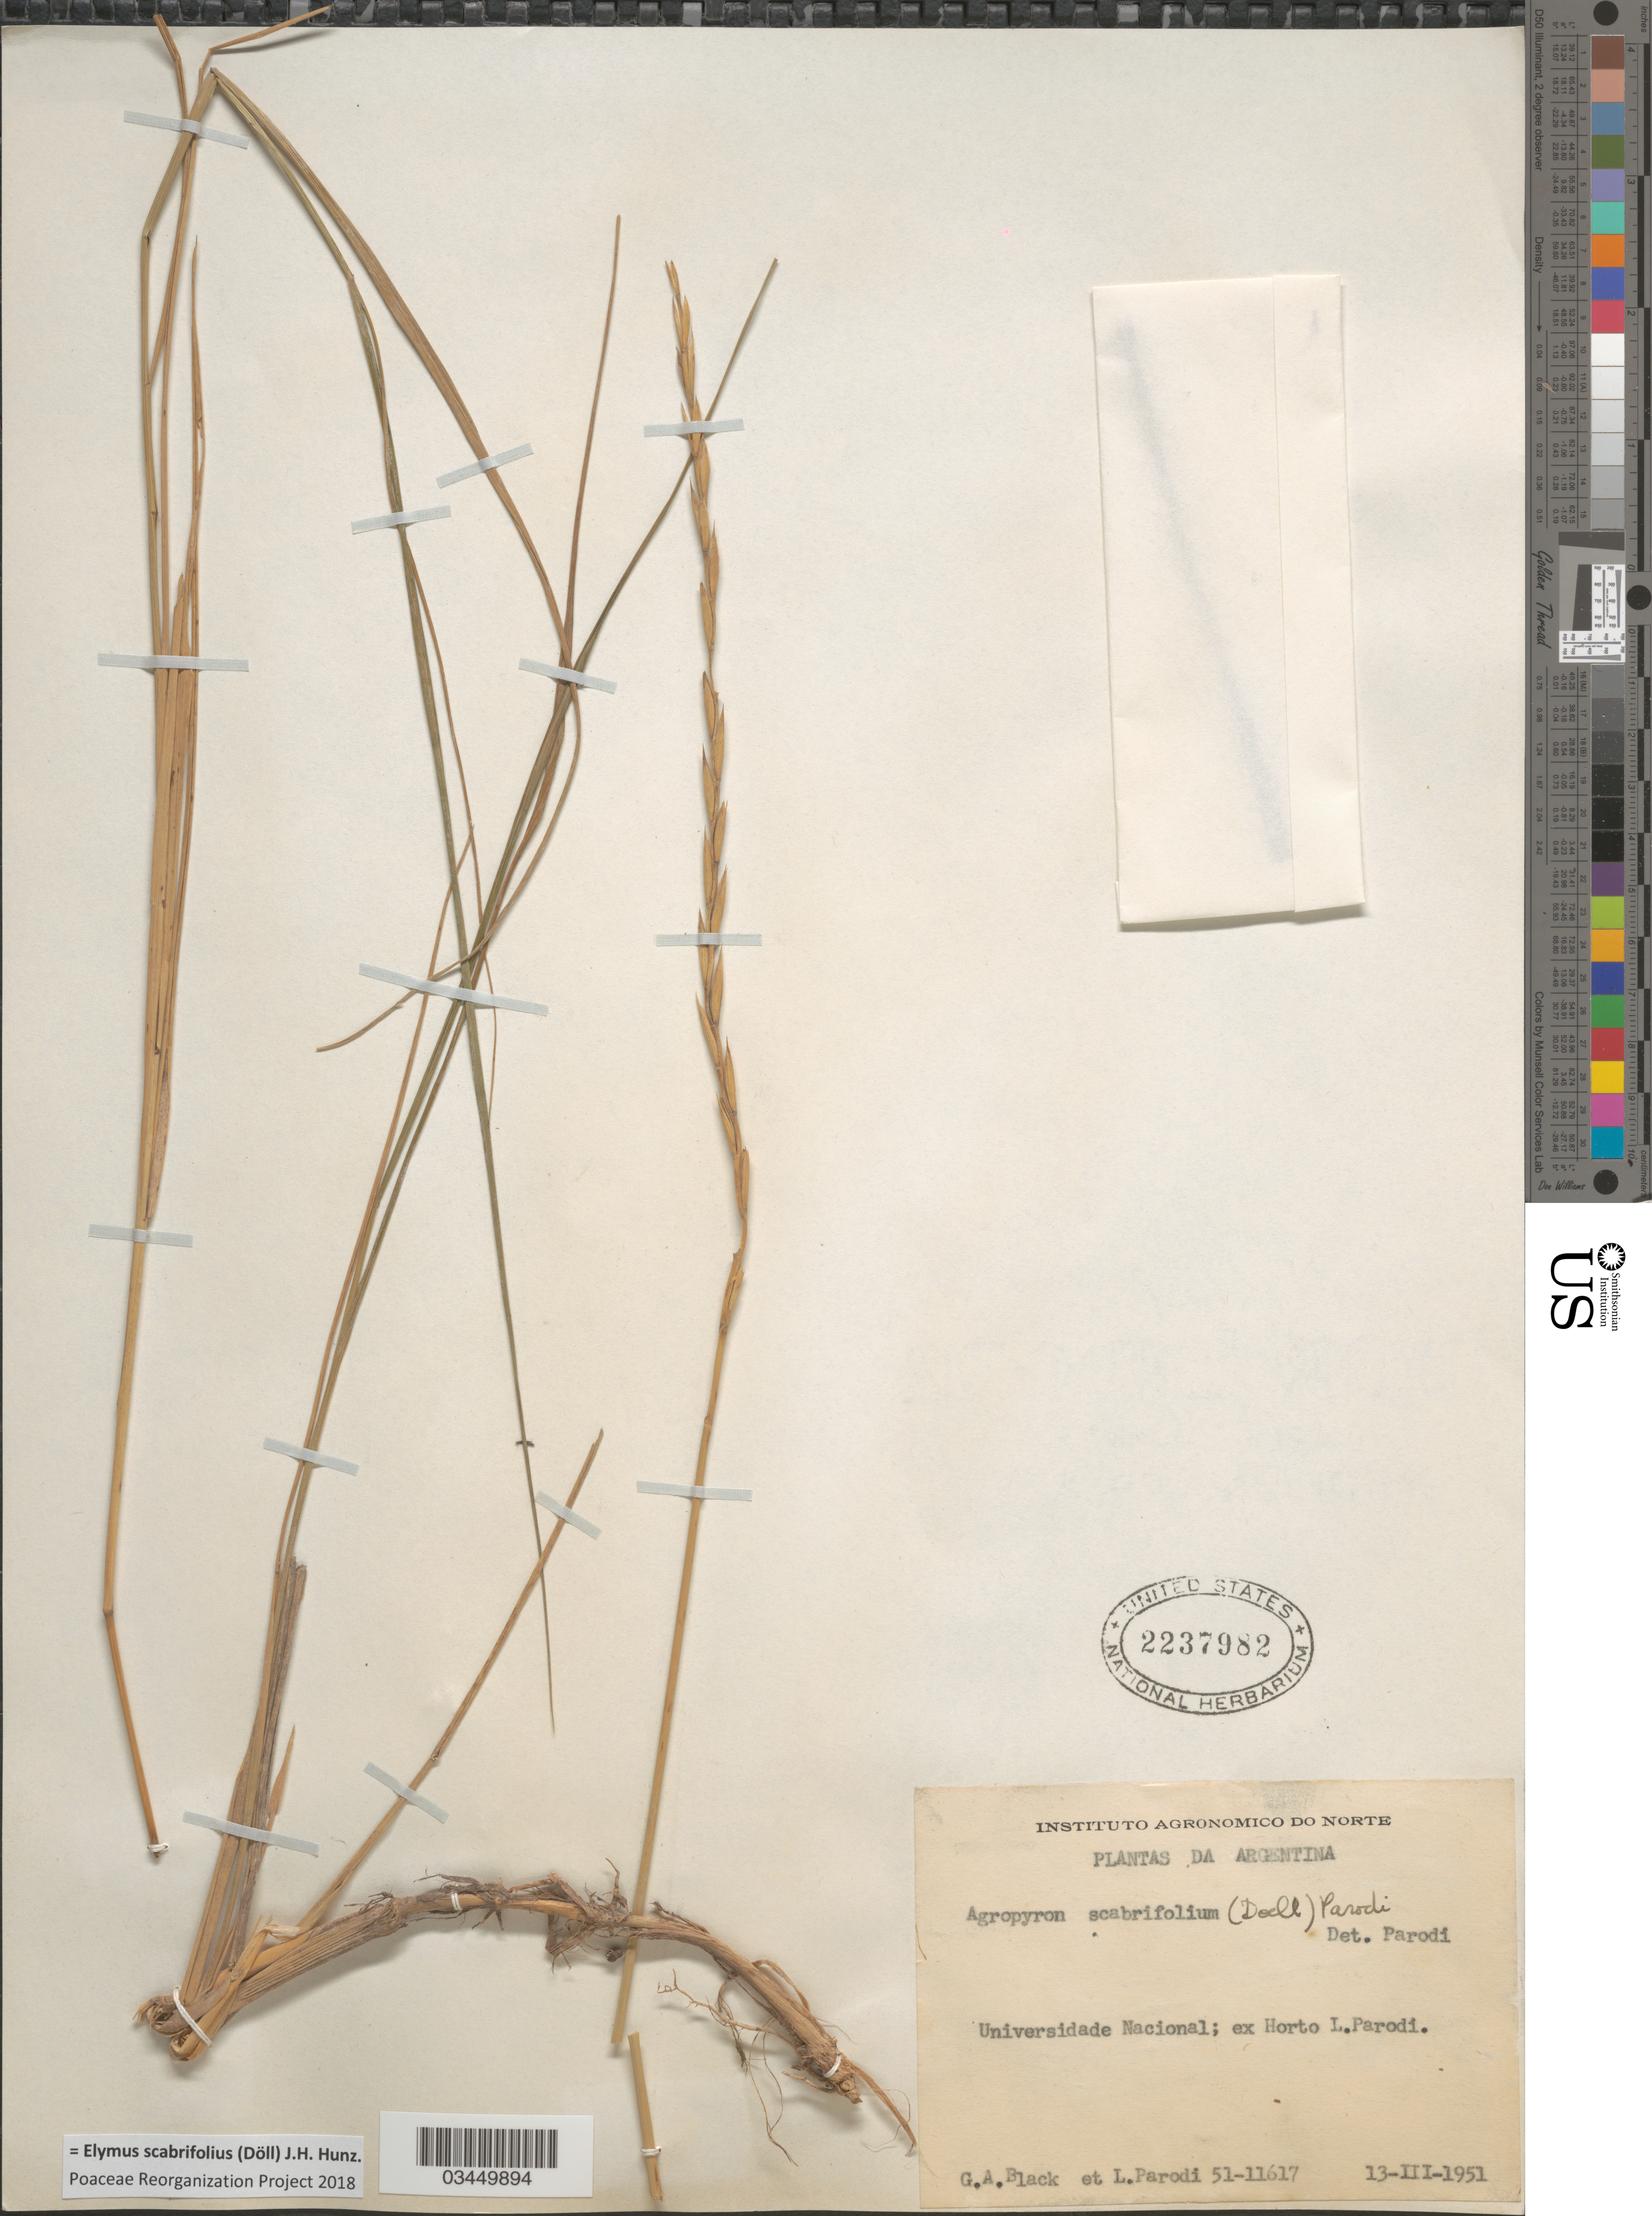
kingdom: Plantae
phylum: Tracheophyta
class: Liliopsida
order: Poales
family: Poaceae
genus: Elymus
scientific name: Elymus scabrifolius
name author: (Döll) J.H. Hunz.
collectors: G. A. Black & L. R. Parodi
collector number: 51-11617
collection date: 1951-03-13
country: Argentina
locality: Universidade Nacional.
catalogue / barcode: US 2237982